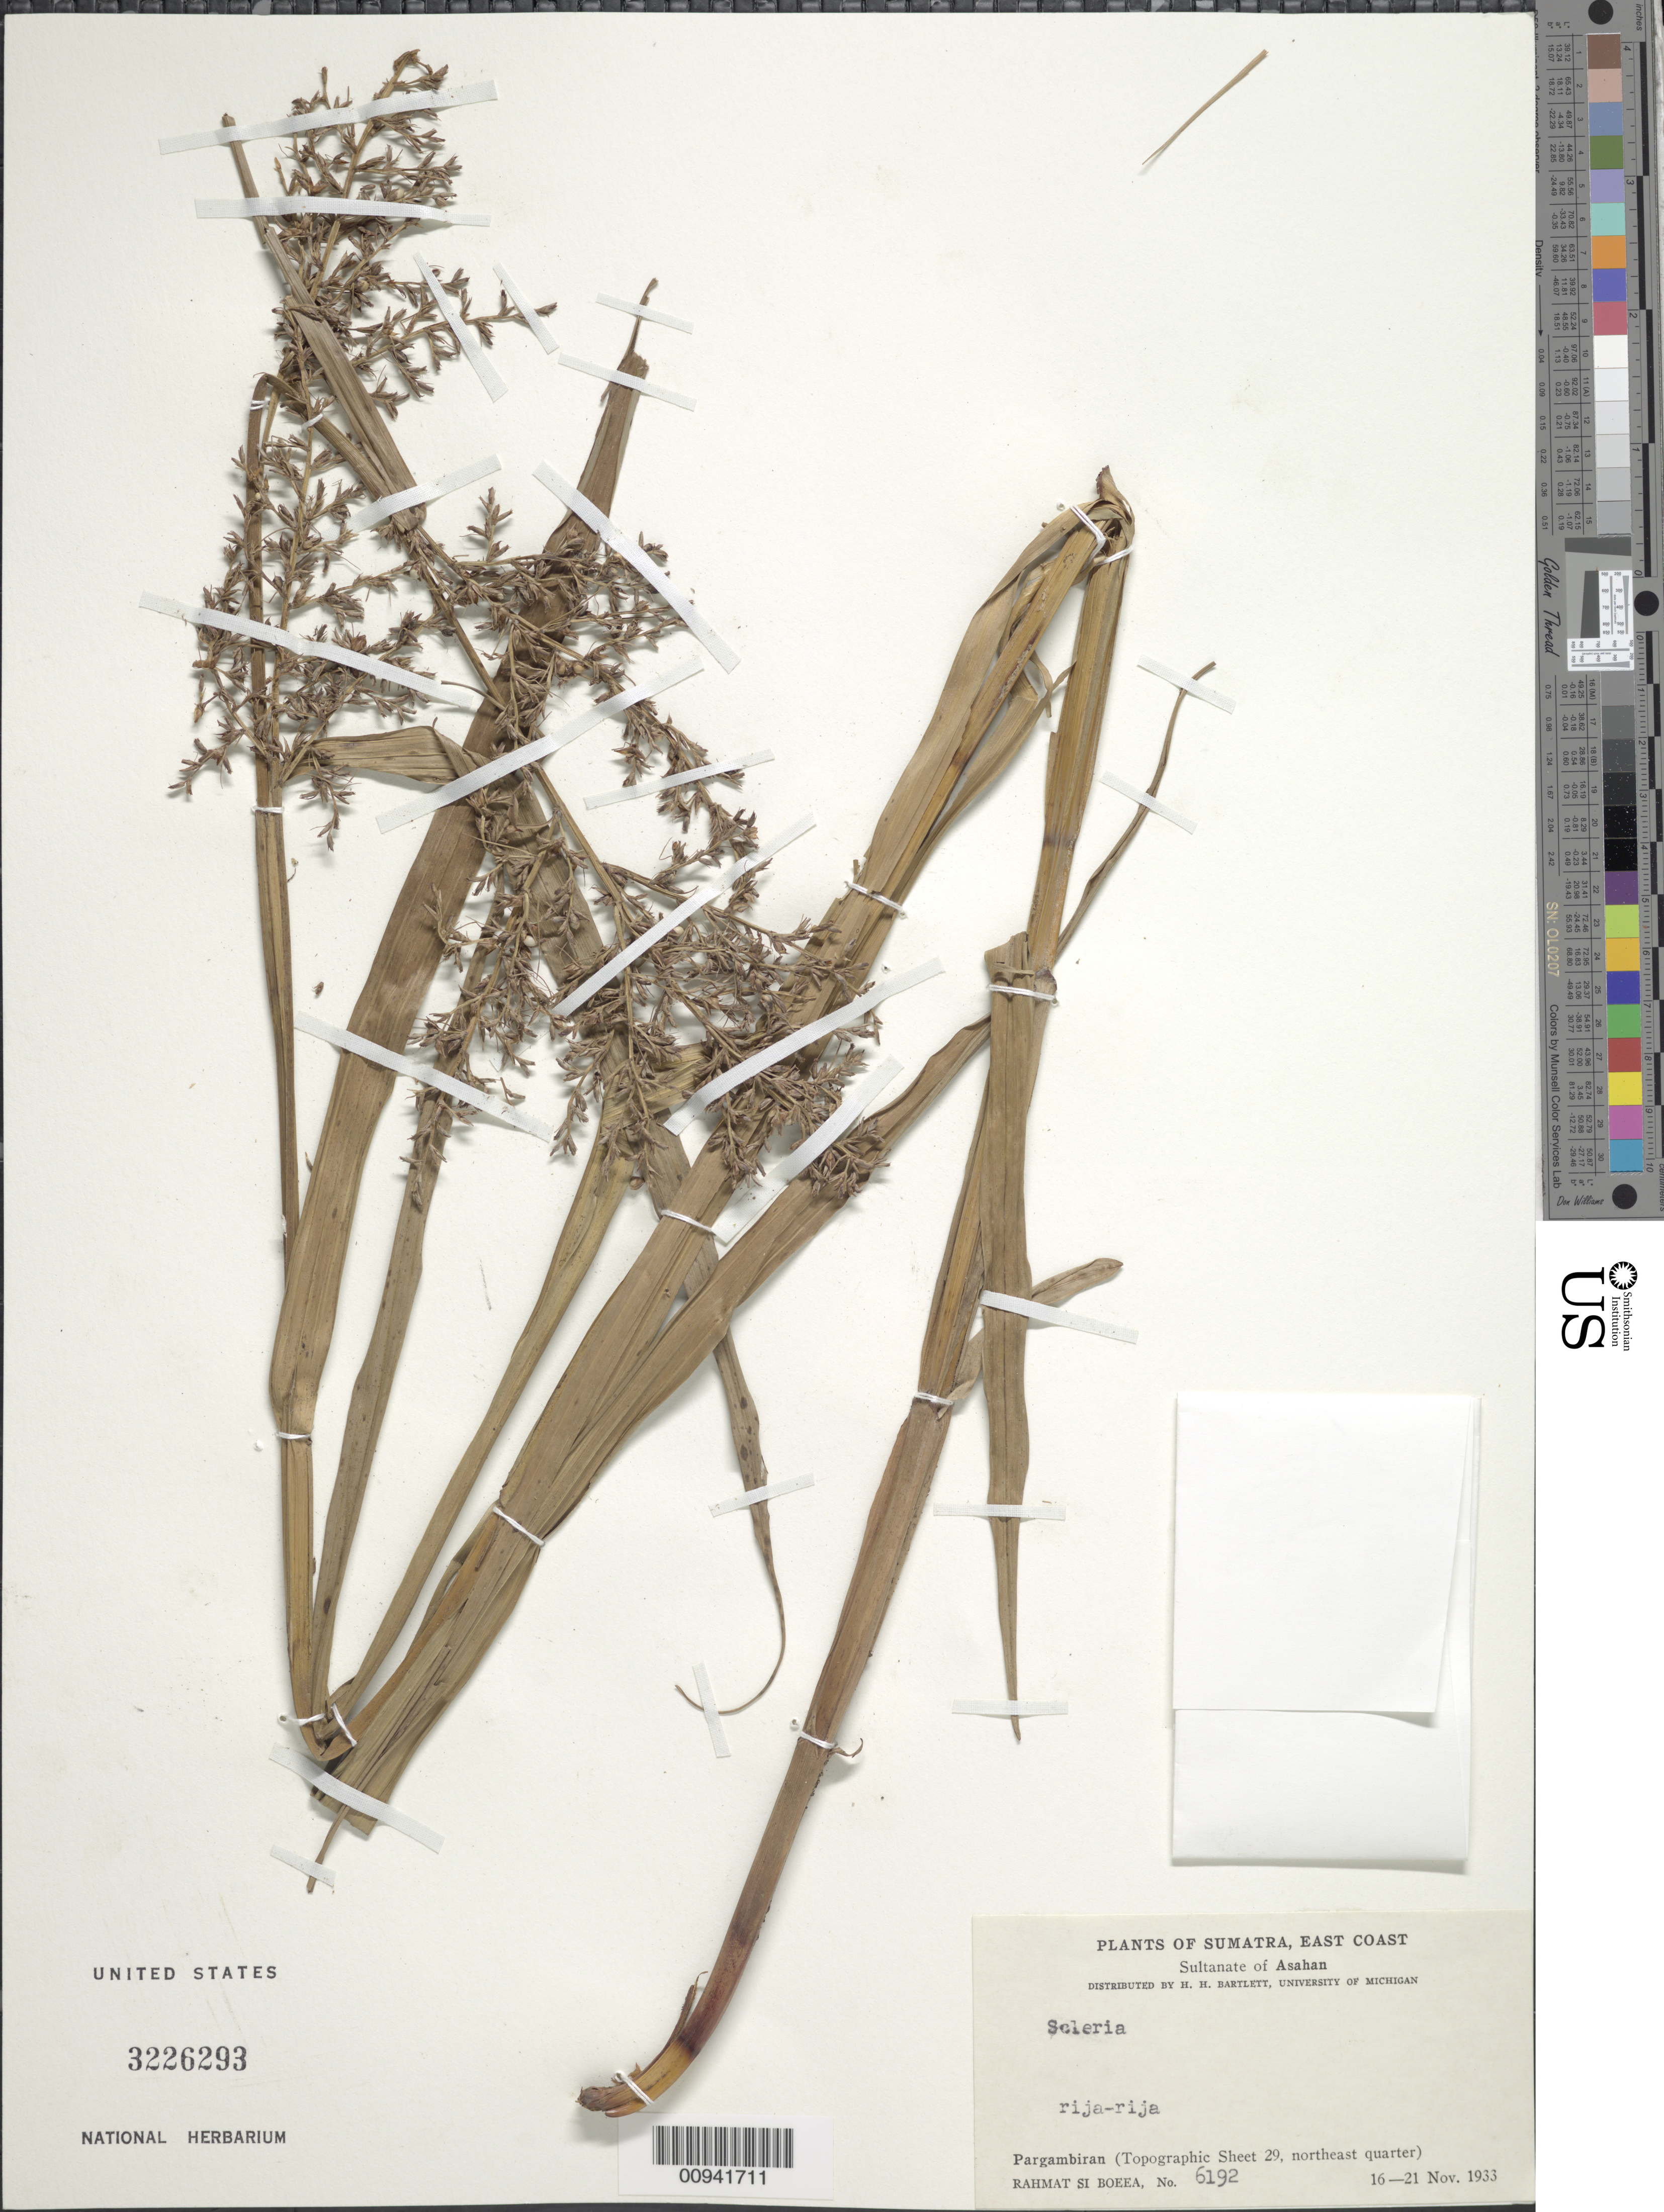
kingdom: Plantae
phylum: Tracheophyta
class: Liliopsida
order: Poales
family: Cyperaceae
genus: Scleria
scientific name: Scleria sp.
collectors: Rahmat Si Boeea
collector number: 6192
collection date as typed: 16 Nov 1933 to 21 Nov 1933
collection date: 1933-11-16/1933-11-21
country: Indonesia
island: Sumatra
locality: Sultanate of Asahan Pargambiran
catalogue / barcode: US 3226293